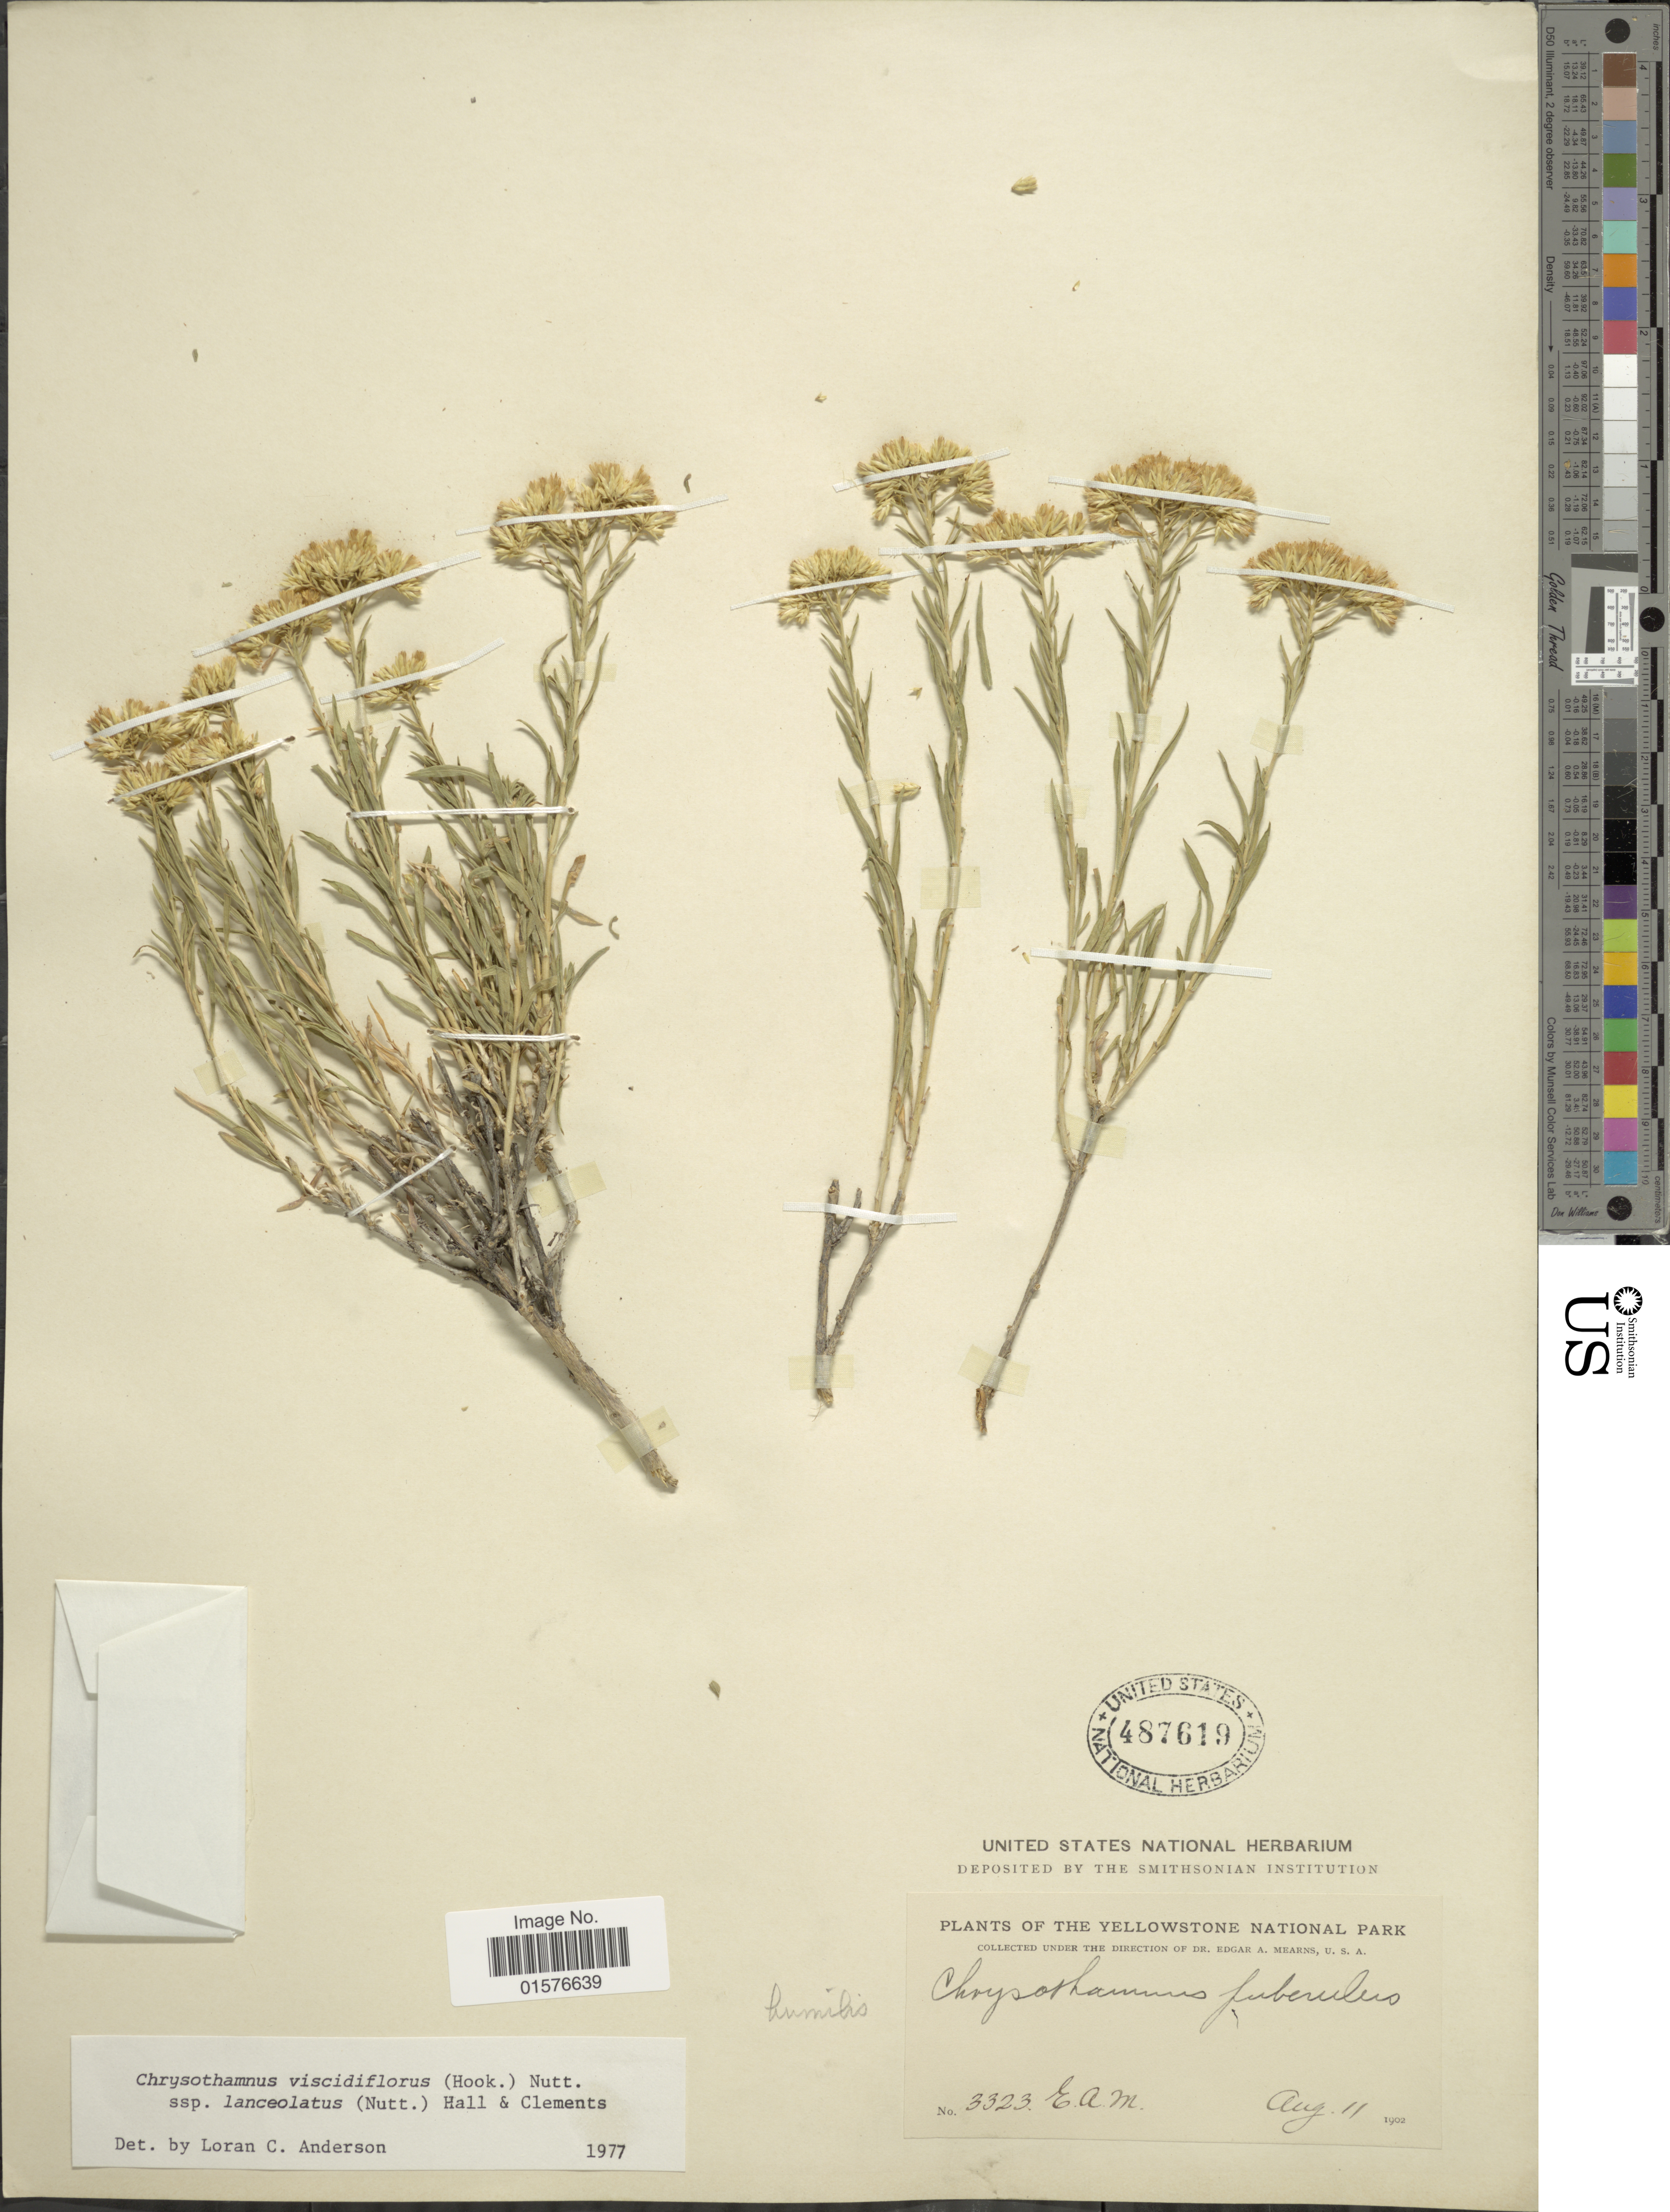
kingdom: Plantae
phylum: Tracheophyta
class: Magnoliopsida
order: Asterales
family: Asteraceae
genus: Chrysothamnus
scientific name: Chrysothamnus viscidiflorus subsp. lanceolatus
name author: (Nutt.) H.M. Hall & Clem.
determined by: Urbatsch, Lowell E., Curator (LSU), Louisiana State University (UNITED STATES)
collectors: E. A. Mearns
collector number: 3323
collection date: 1902-08-11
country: United States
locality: The Yellowstone National Park.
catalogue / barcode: US 487619